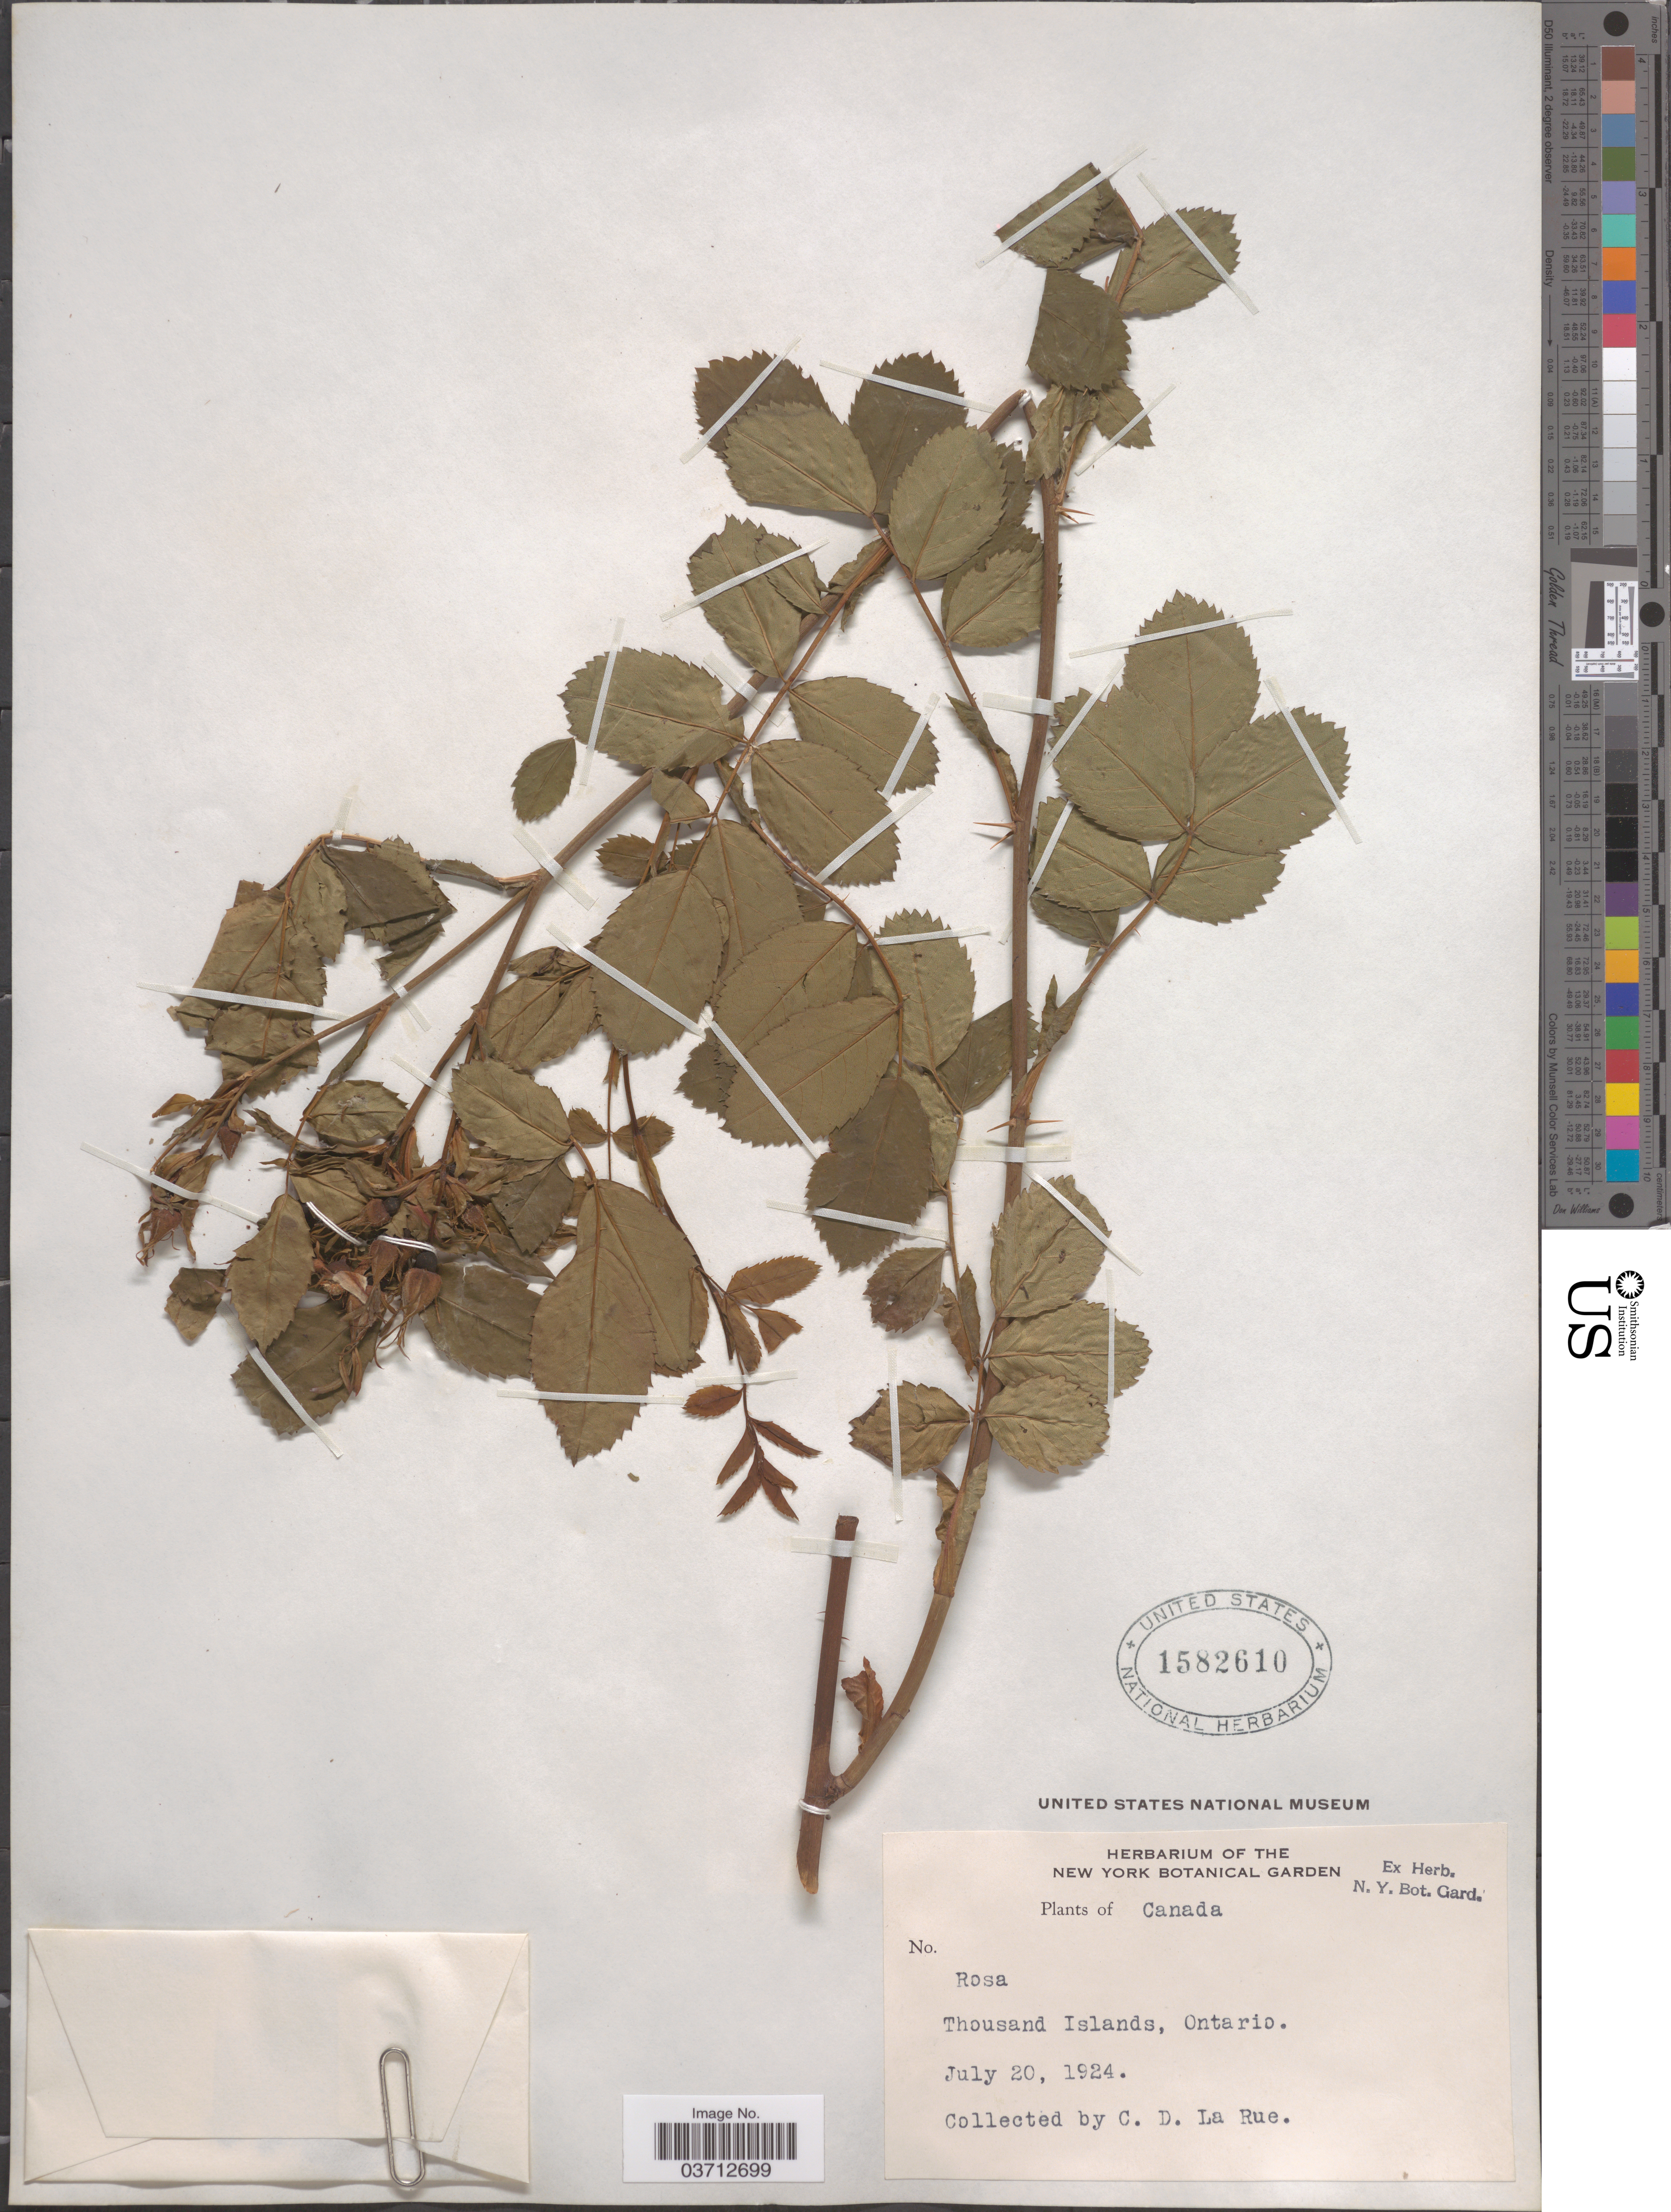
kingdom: Plantae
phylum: Tracheophyta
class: Magnoliopsida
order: Rosales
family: Rosaceae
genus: Rosa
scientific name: Rosa sp.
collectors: C. La Rue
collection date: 1924-07-20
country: Canada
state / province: Ontario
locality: Thousand Islands.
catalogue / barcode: US 1582610